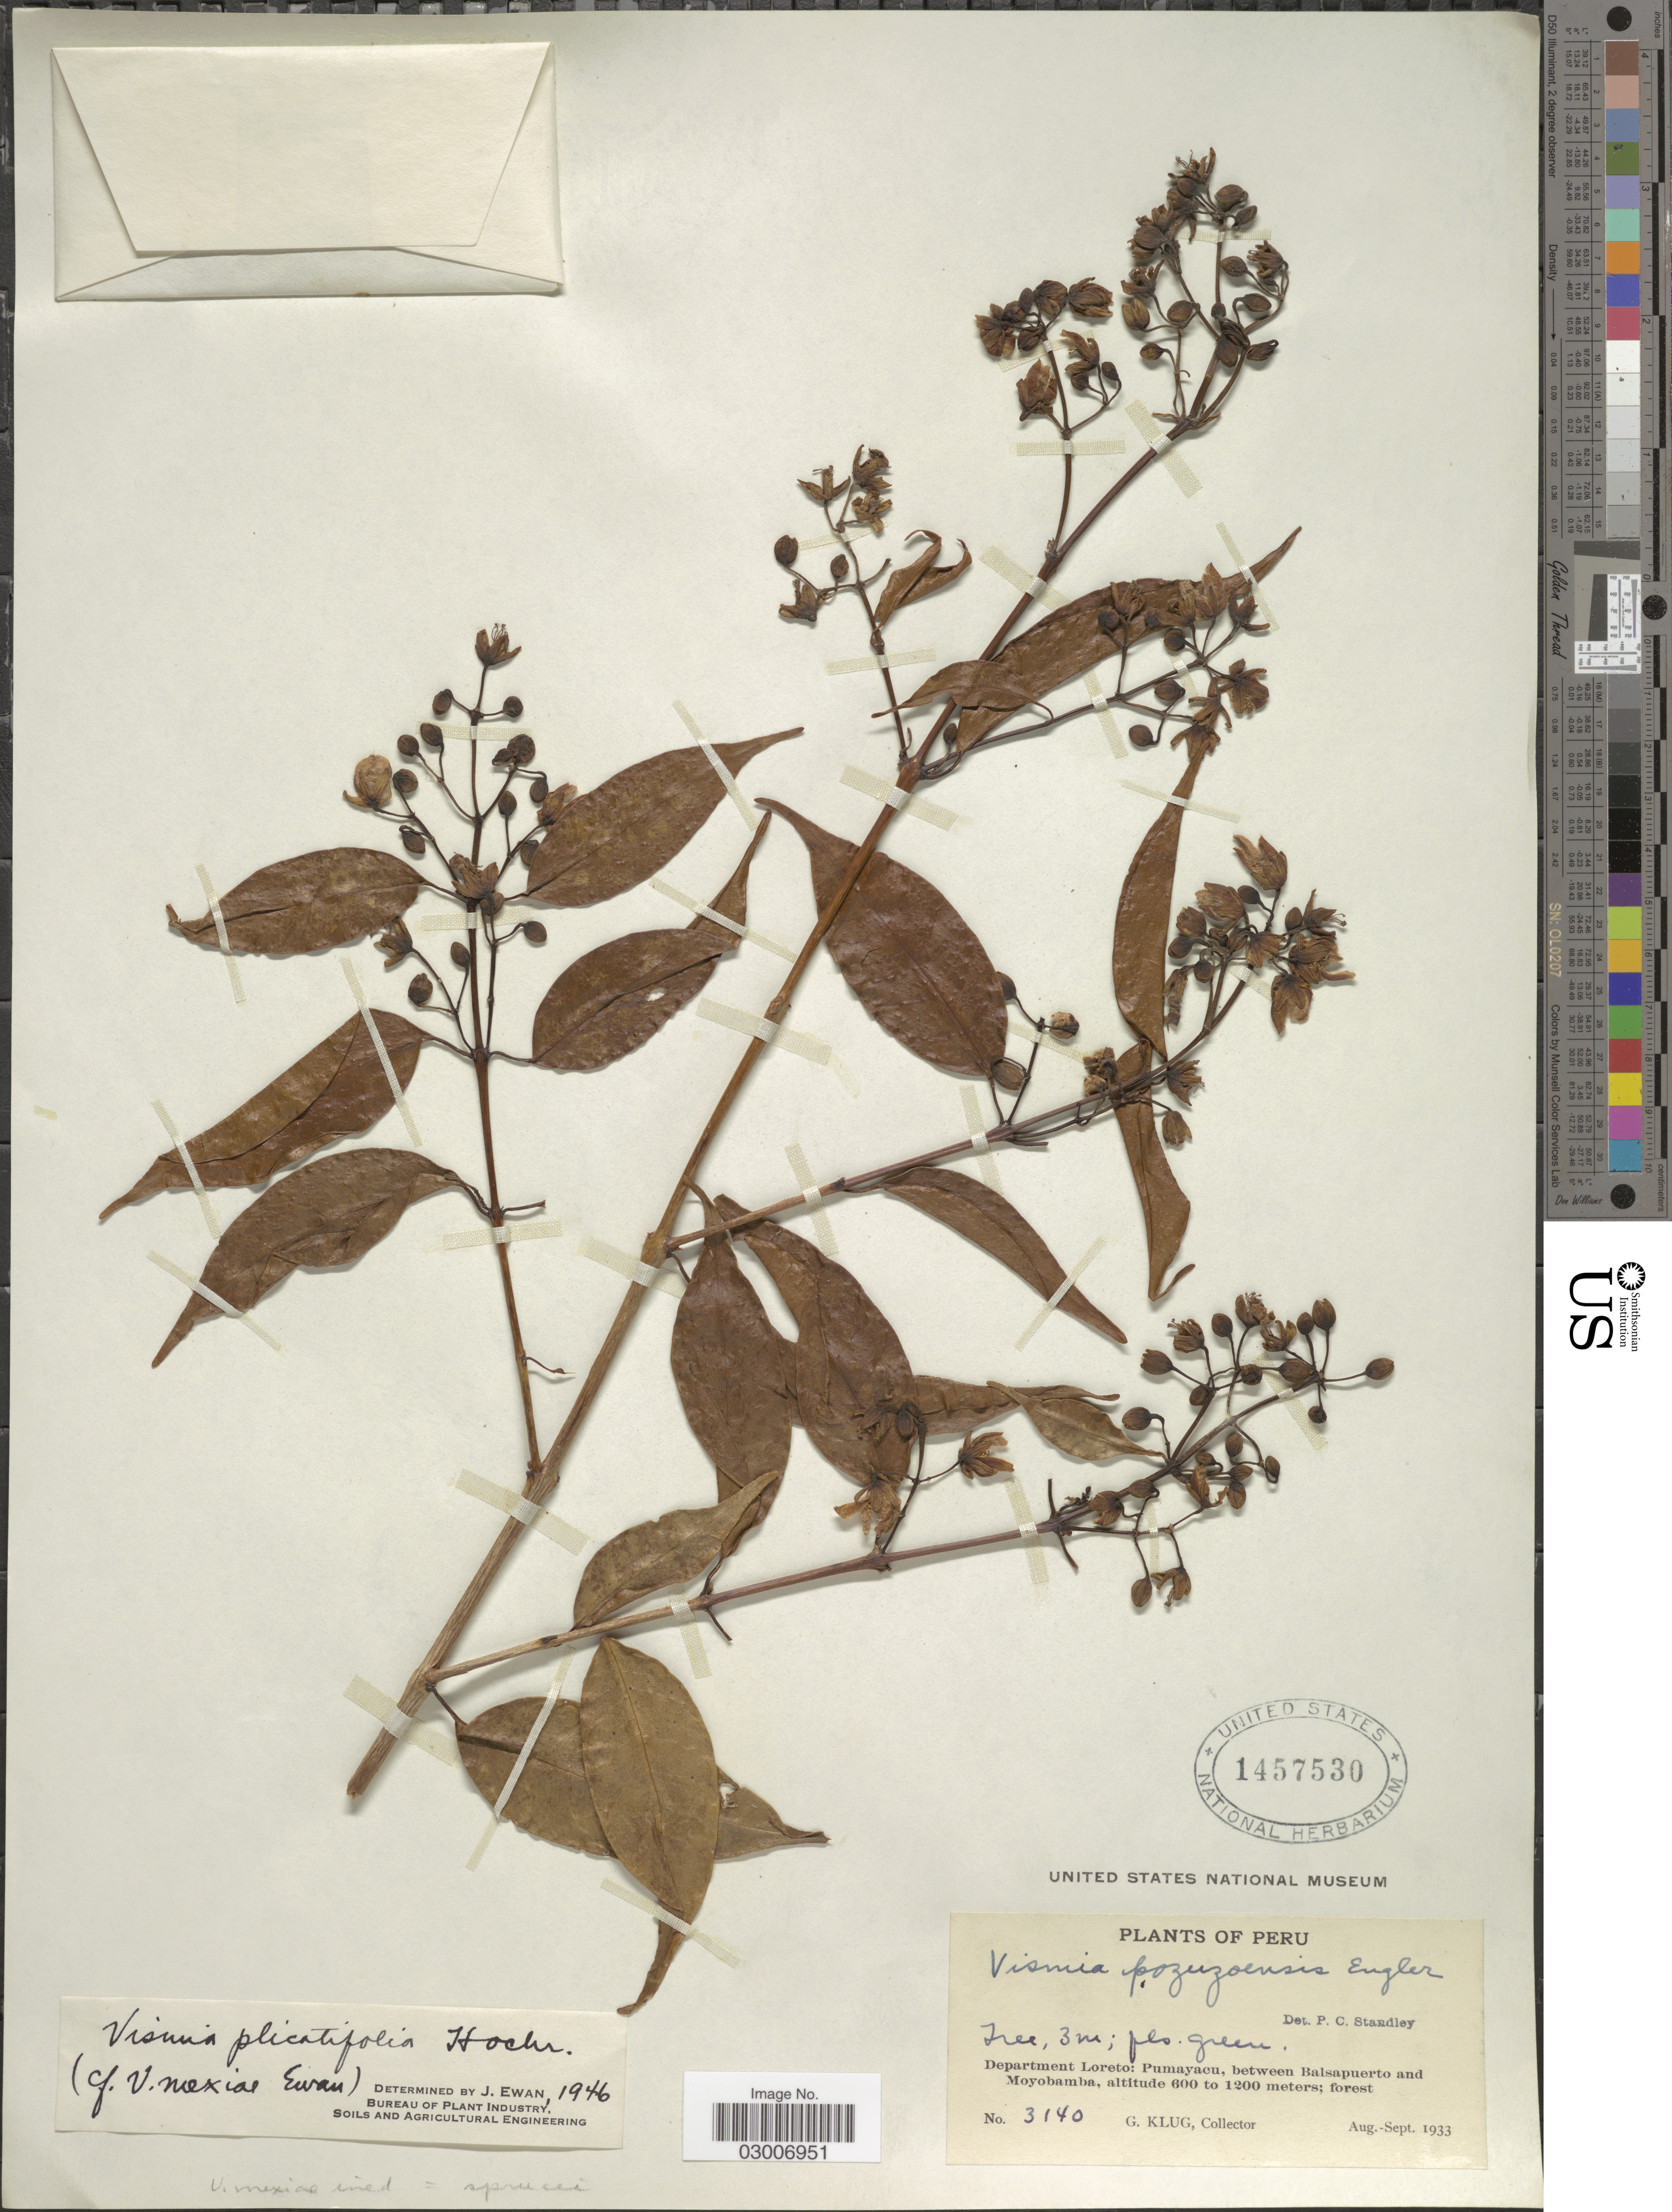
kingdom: Plantae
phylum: Tracheophyta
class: Magnoliopsida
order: Malpighiales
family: Hypericaceae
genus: Vismia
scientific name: Vismia plicatifolia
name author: Hochr.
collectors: G. Klug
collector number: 3140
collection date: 1933-08/1933-09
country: Peru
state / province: Loreto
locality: Departamento Loreto: Pumayacu, between Balsapuerto and Moyobamba.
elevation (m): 600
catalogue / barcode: US 1457530